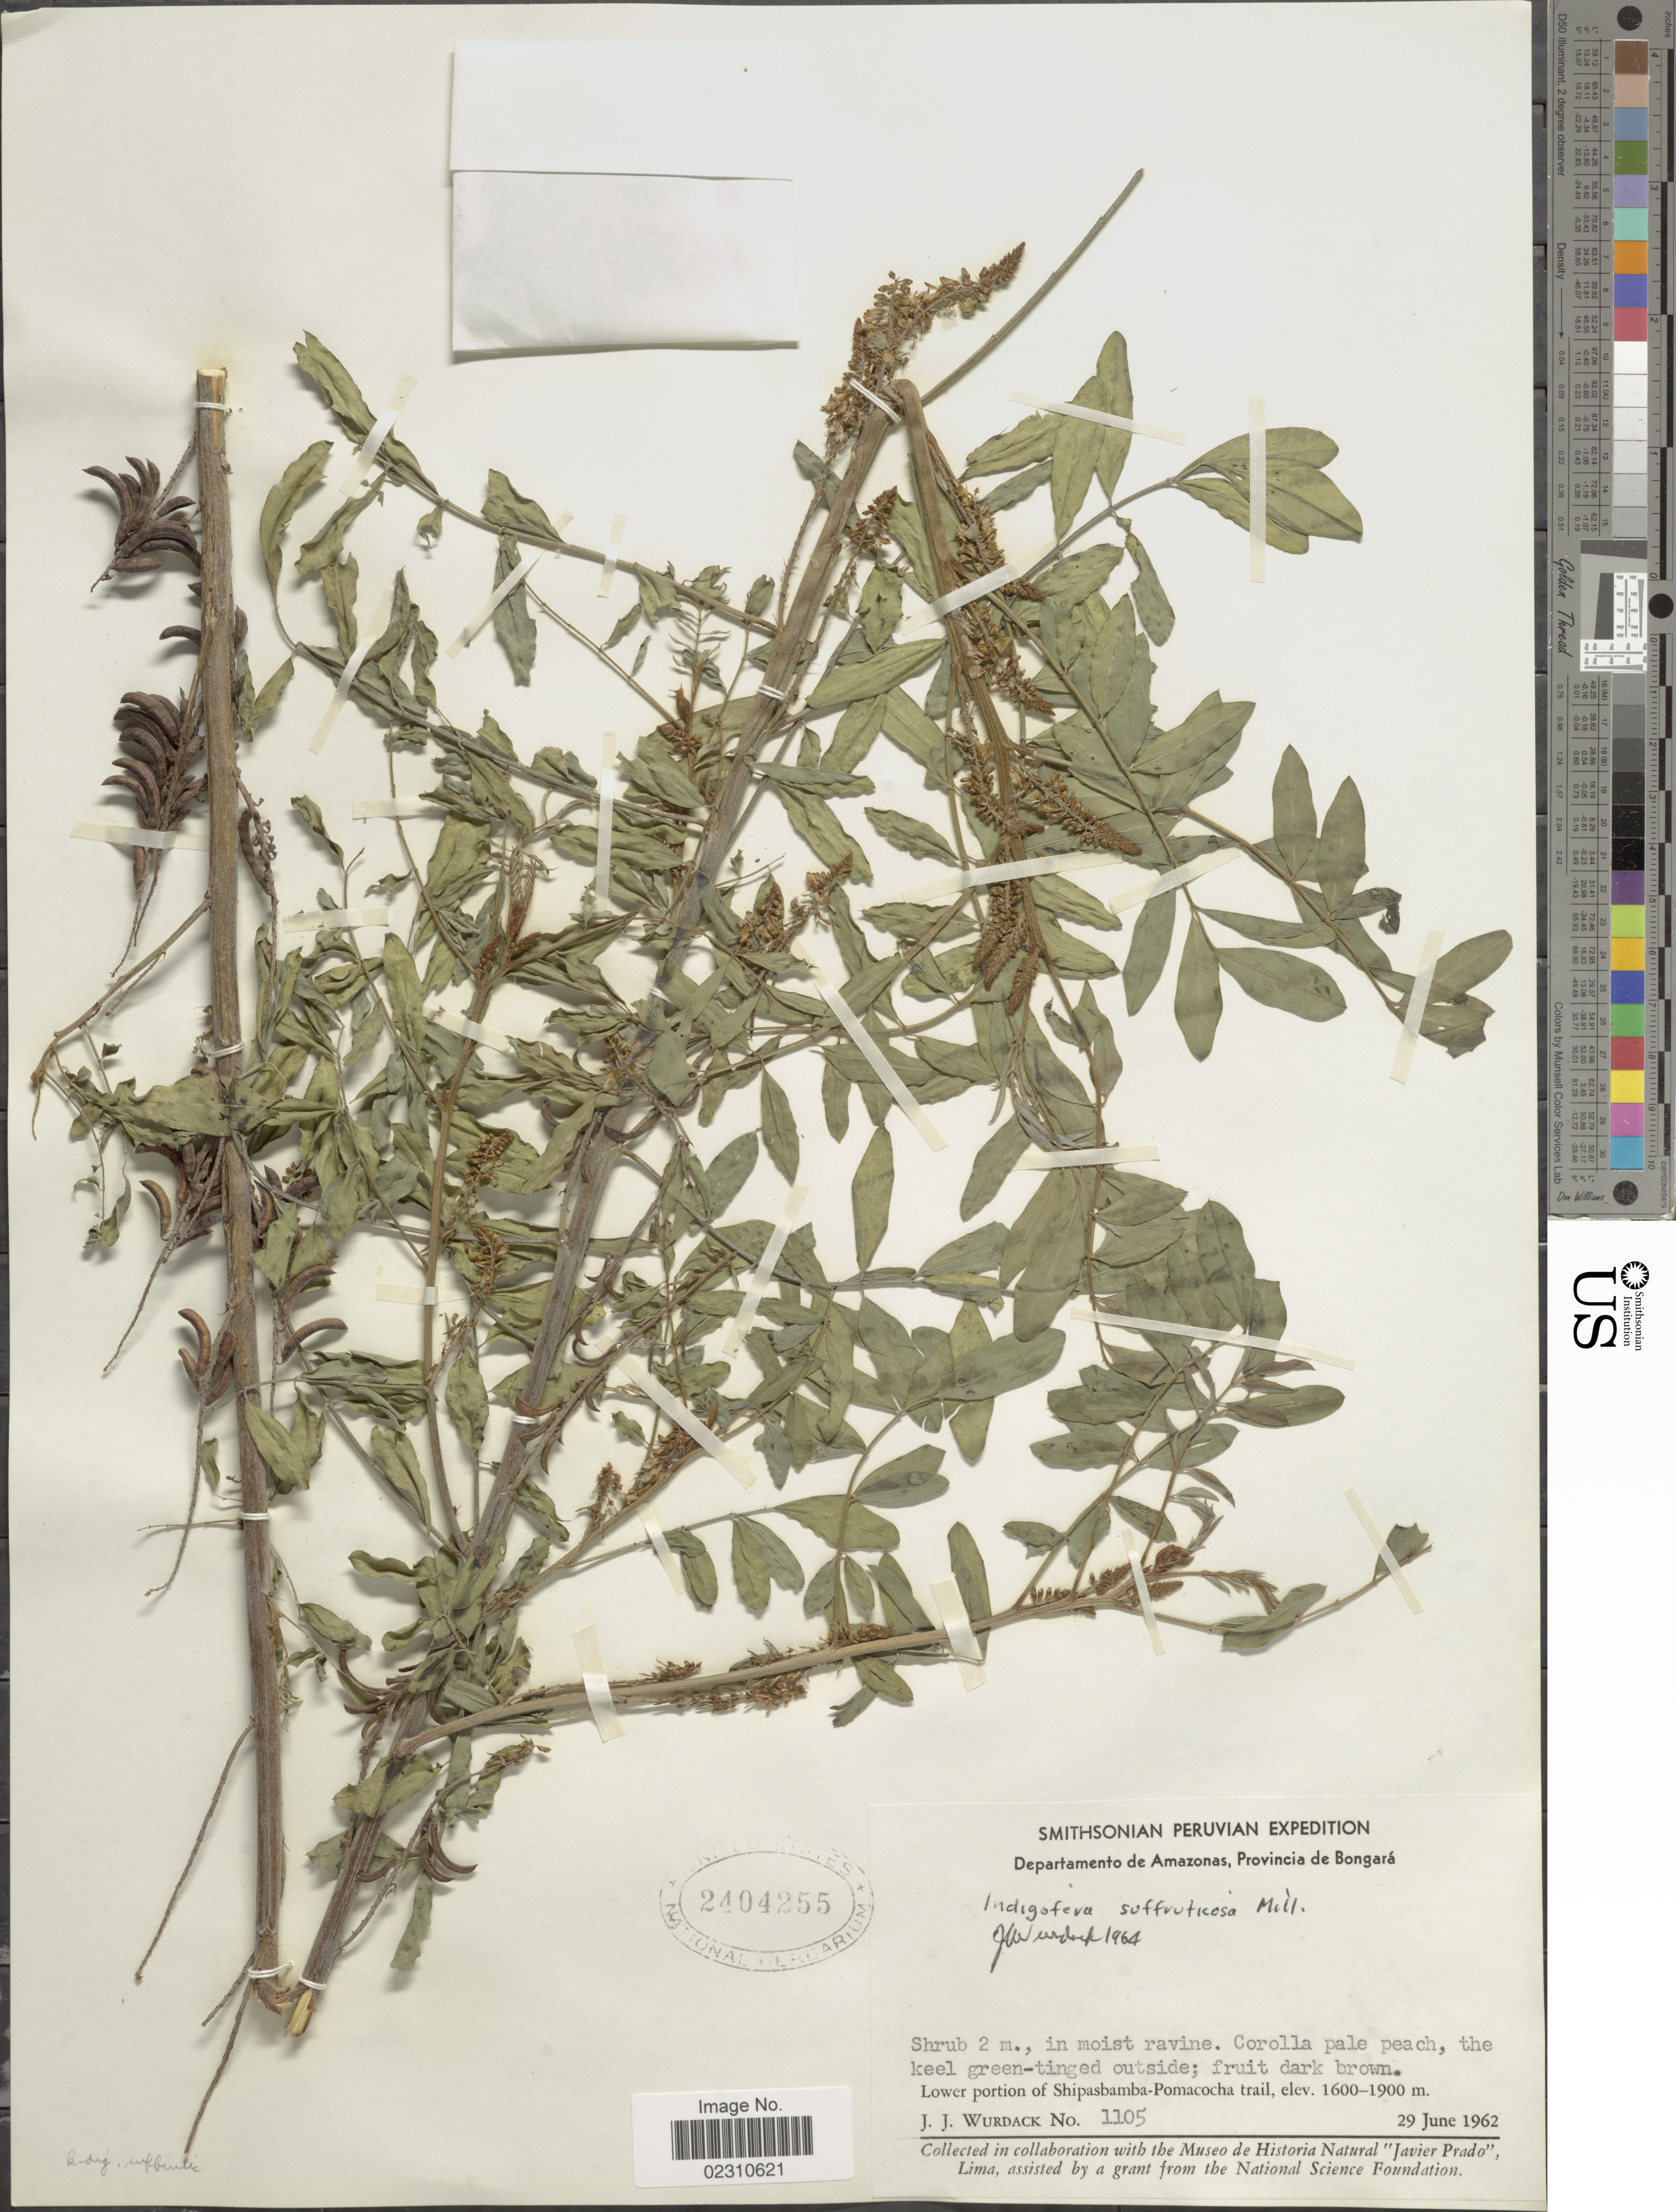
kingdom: Plantae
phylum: Tracheophyta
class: Magnoliopsida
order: Fabales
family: Fabaceae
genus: Indigofera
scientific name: Indigofera suffruticosa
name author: Mill.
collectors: J. J. Wurdack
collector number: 1105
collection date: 1962-06-29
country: Peru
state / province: Amazonas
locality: Departamento de Amazonas Provincia de Bongara, Lower portion of Shipasbamba-Pomacocha trail.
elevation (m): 1600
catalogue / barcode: US 2404255